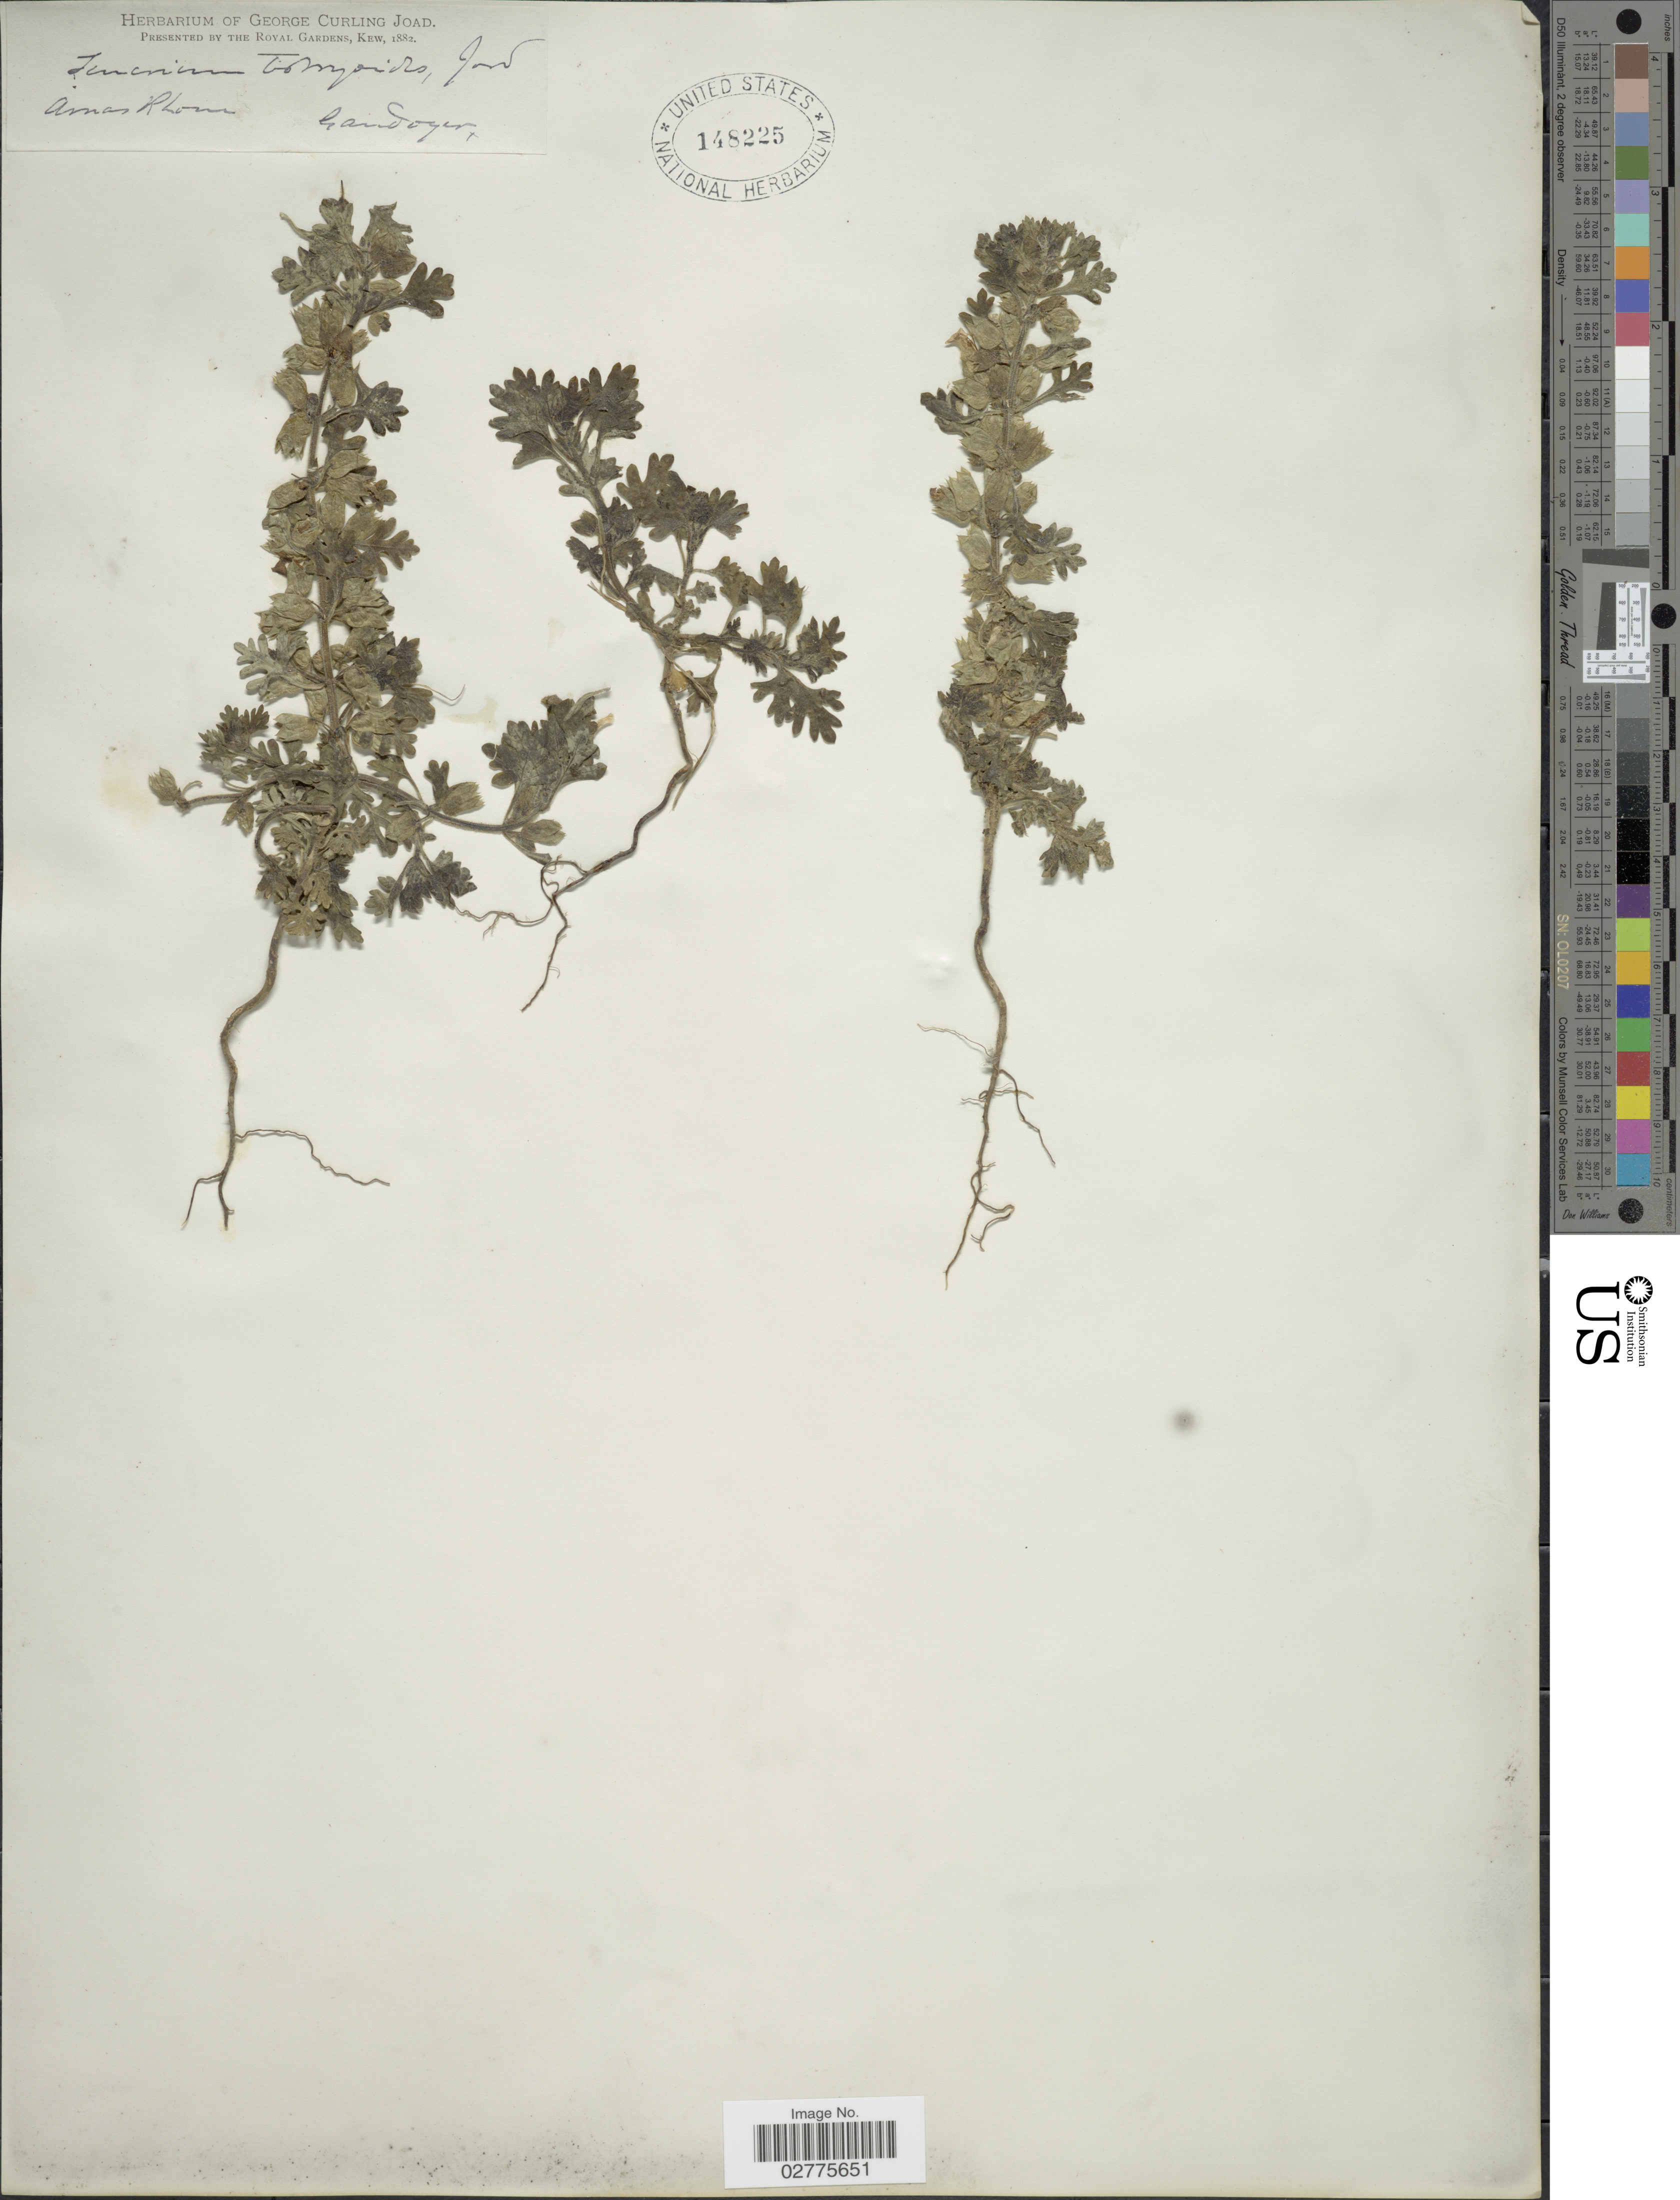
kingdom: Plantae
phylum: Tracheophyta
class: Magnoliopsida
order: Lamiales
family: Lamiaceae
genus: Teucrium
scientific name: Teucrium botryoides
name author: Hort. ex Steud.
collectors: Gandoger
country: France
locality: Arnas Rhone.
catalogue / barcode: US 148225